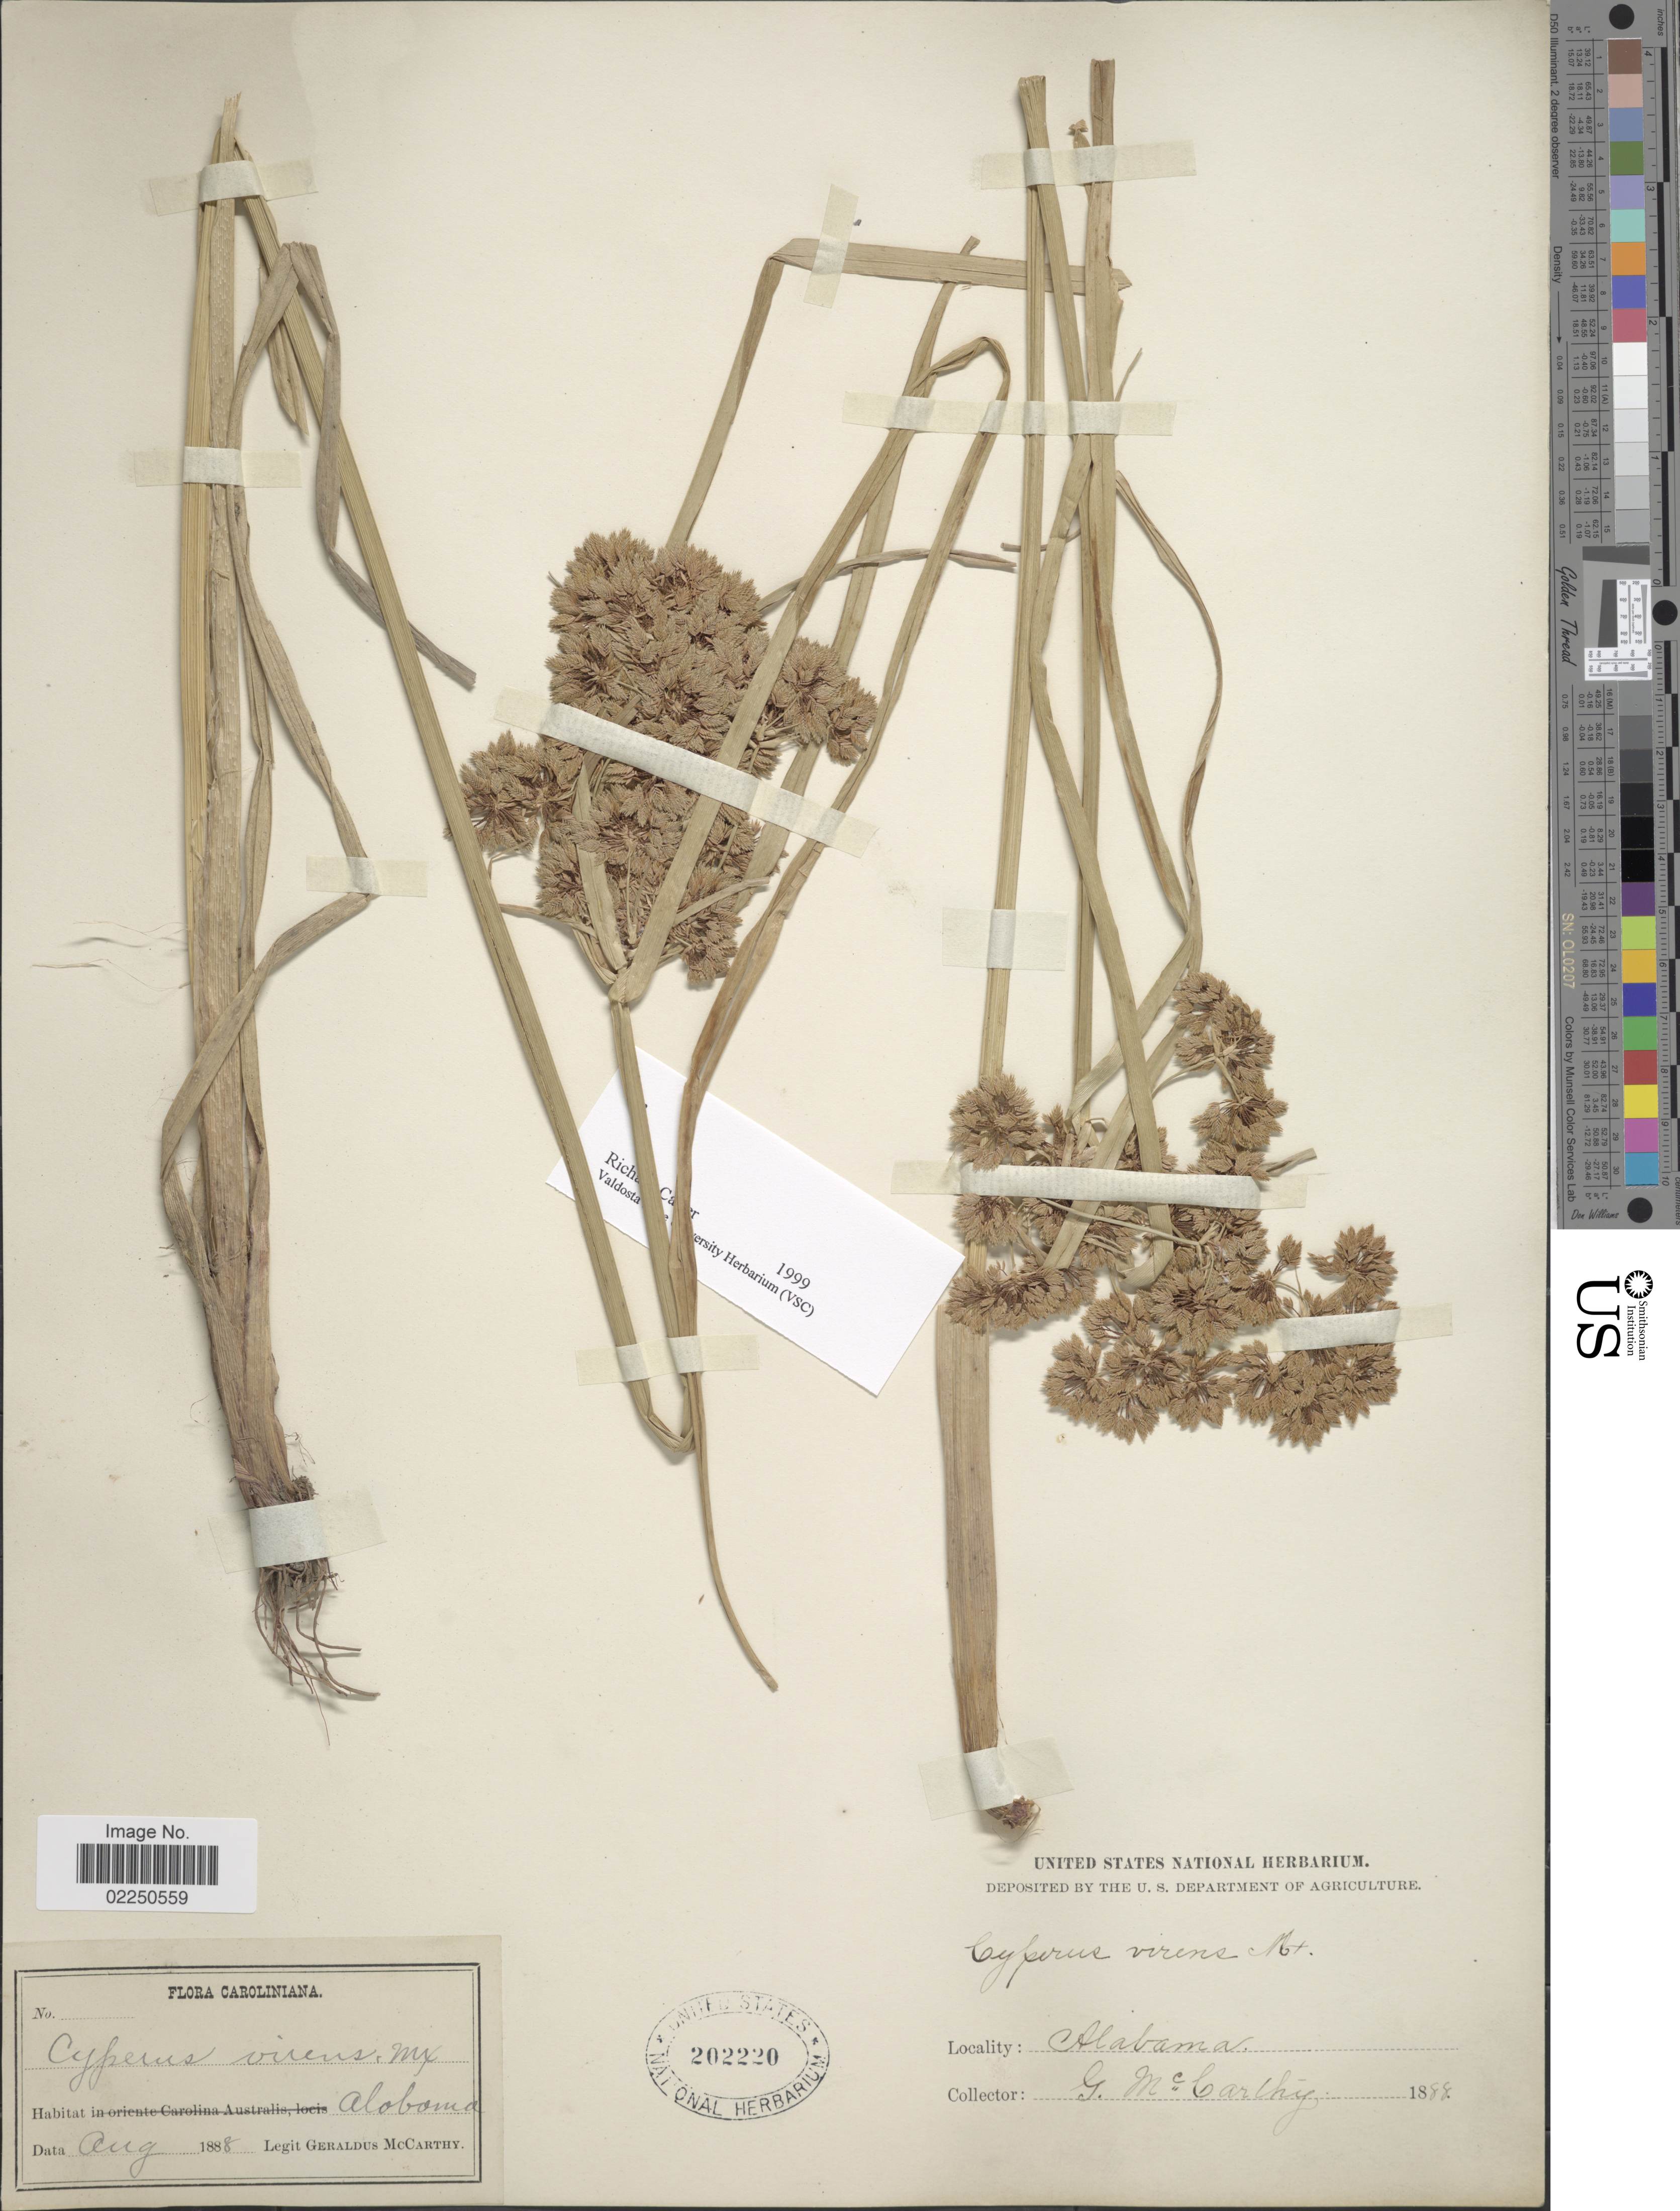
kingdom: Plantae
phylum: Tracheophyta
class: Liliopsida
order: Poales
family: Cyperaceae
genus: Cyperus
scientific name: Cyperus virens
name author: Michx.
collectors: M. McCarthy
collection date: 1888-08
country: United States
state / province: Alabama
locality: Alabama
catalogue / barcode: US 202220